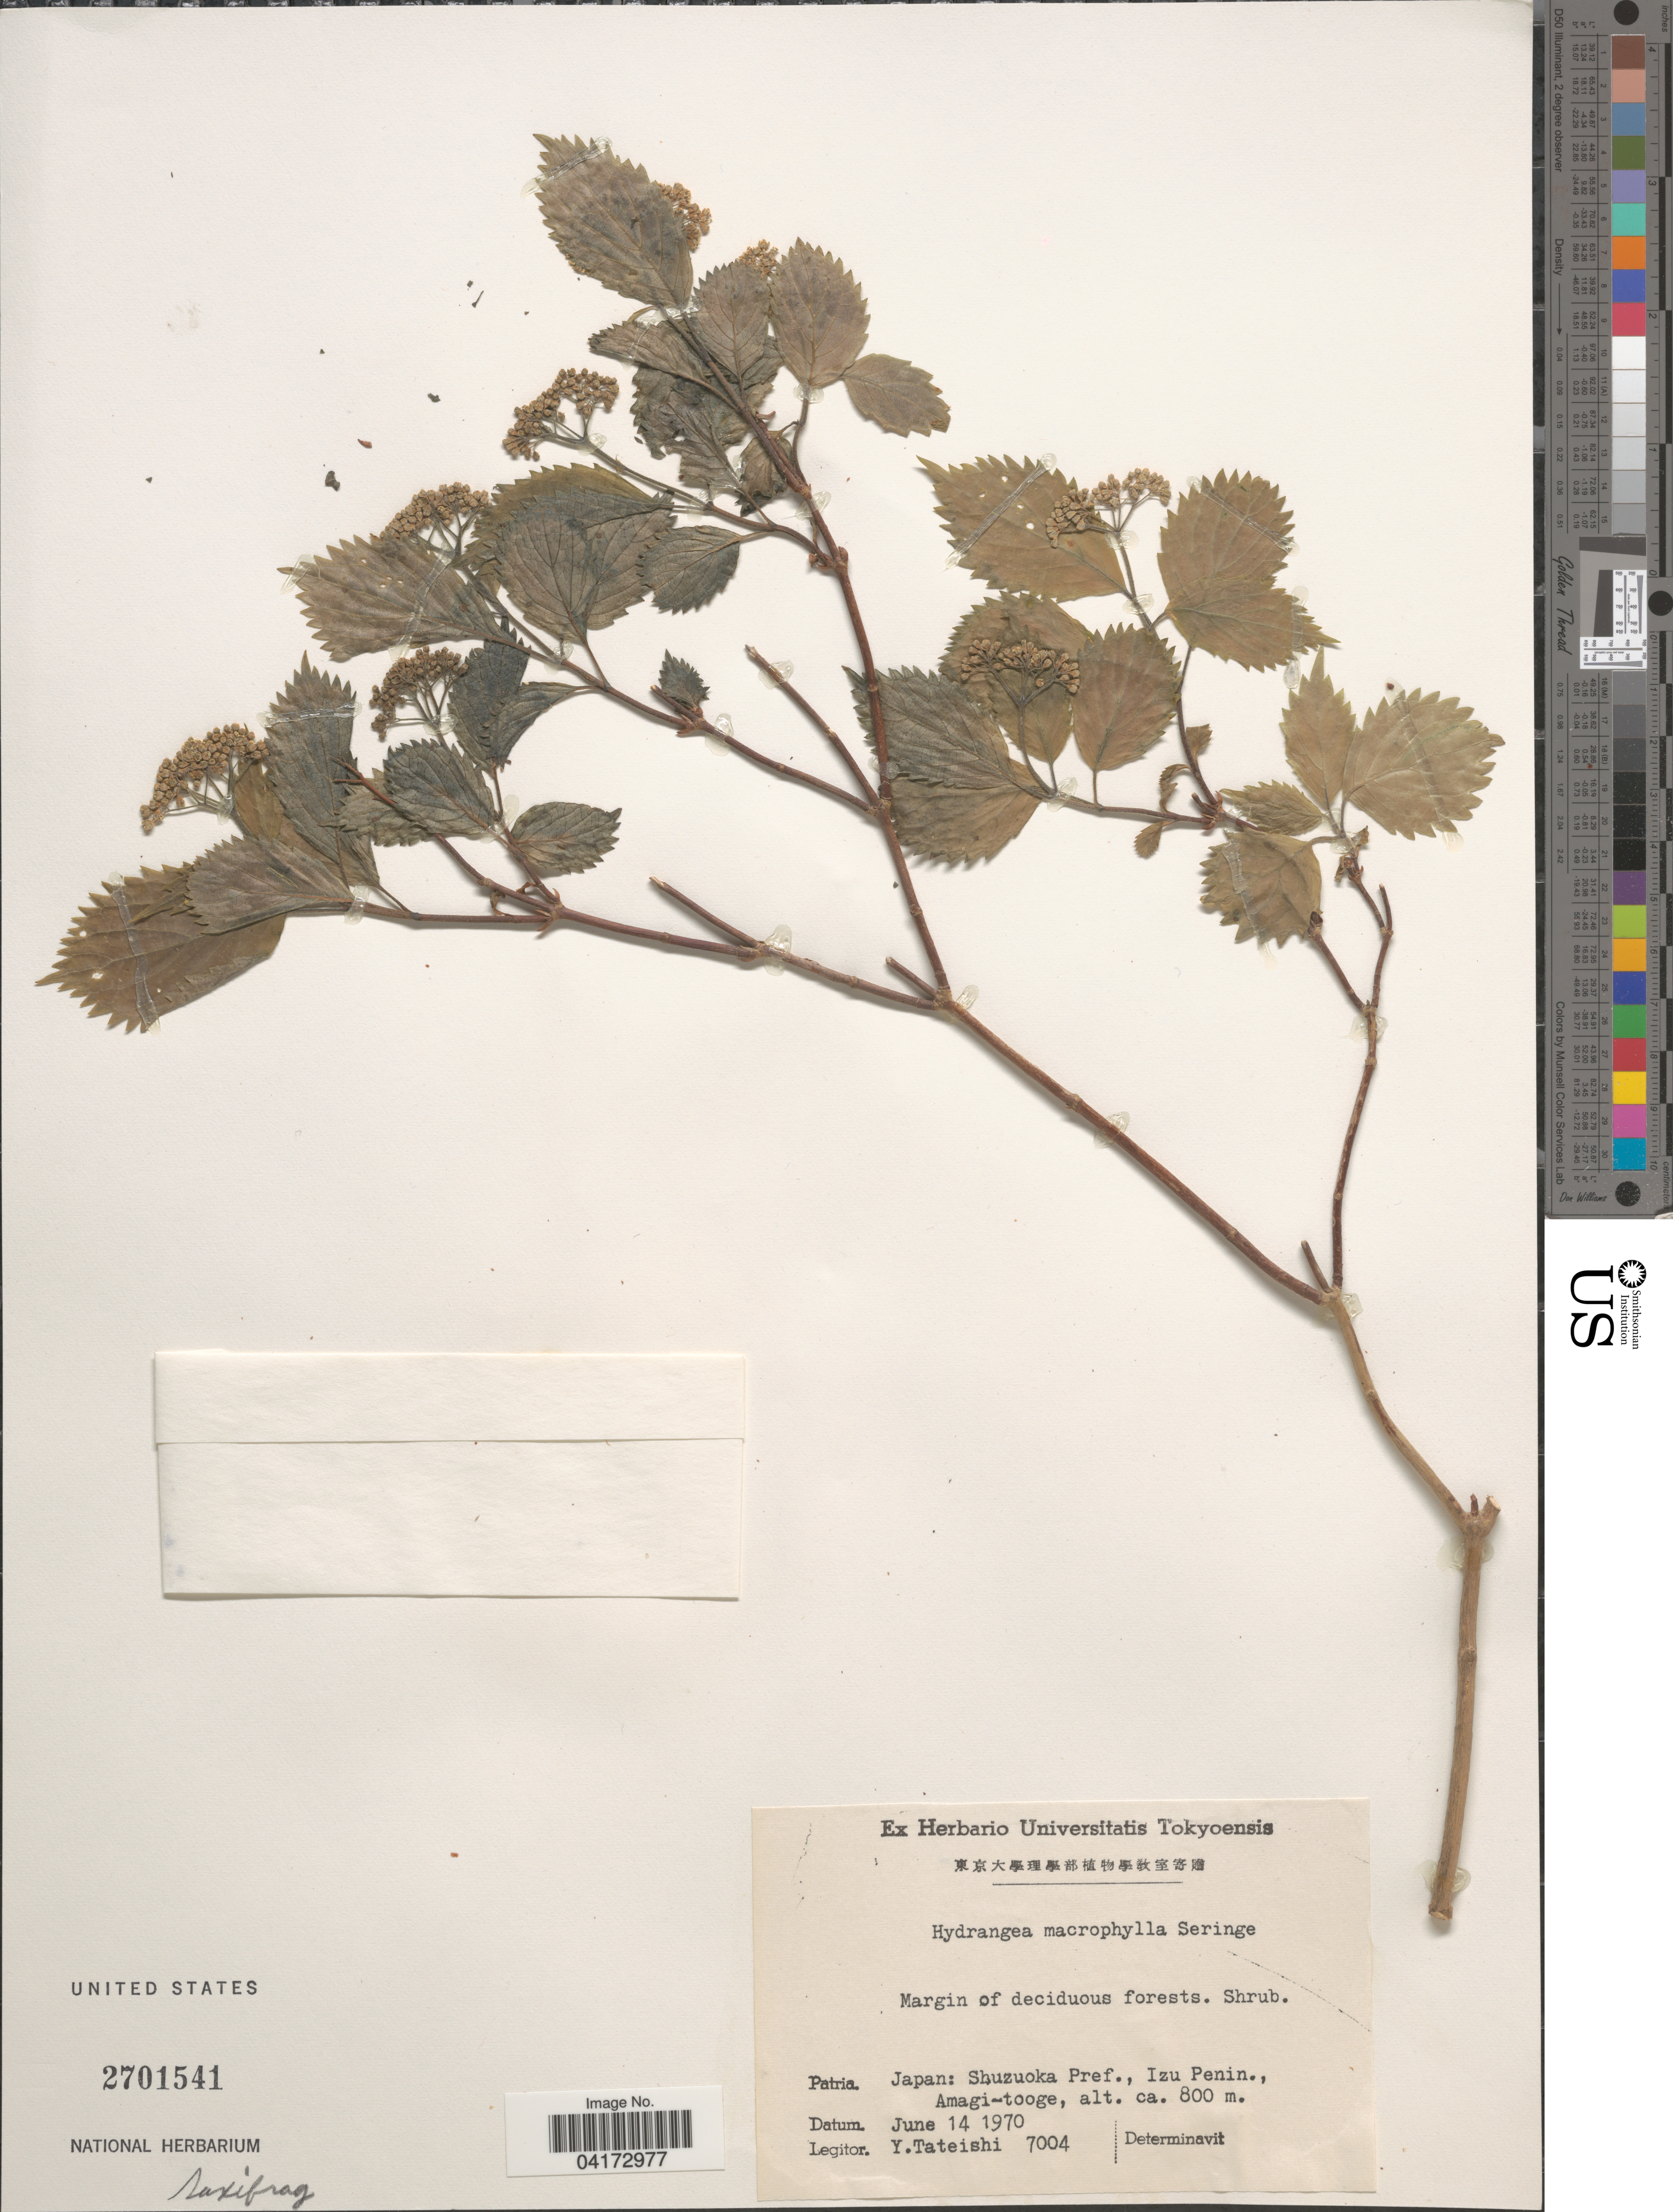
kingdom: Plantae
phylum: Tracheophyta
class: Magnoliopsida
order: Cornales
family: Hydrangeaceae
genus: Hydrangea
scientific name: Hydrangea macrophylla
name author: (Thunb.) Ser.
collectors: Y. Tateishi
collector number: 7004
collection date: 1970-06-14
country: Japan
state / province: Sizuoka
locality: Shuzuoka Pref., Izu Penin., Amagi-tooge.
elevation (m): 800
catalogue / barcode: US 2701541